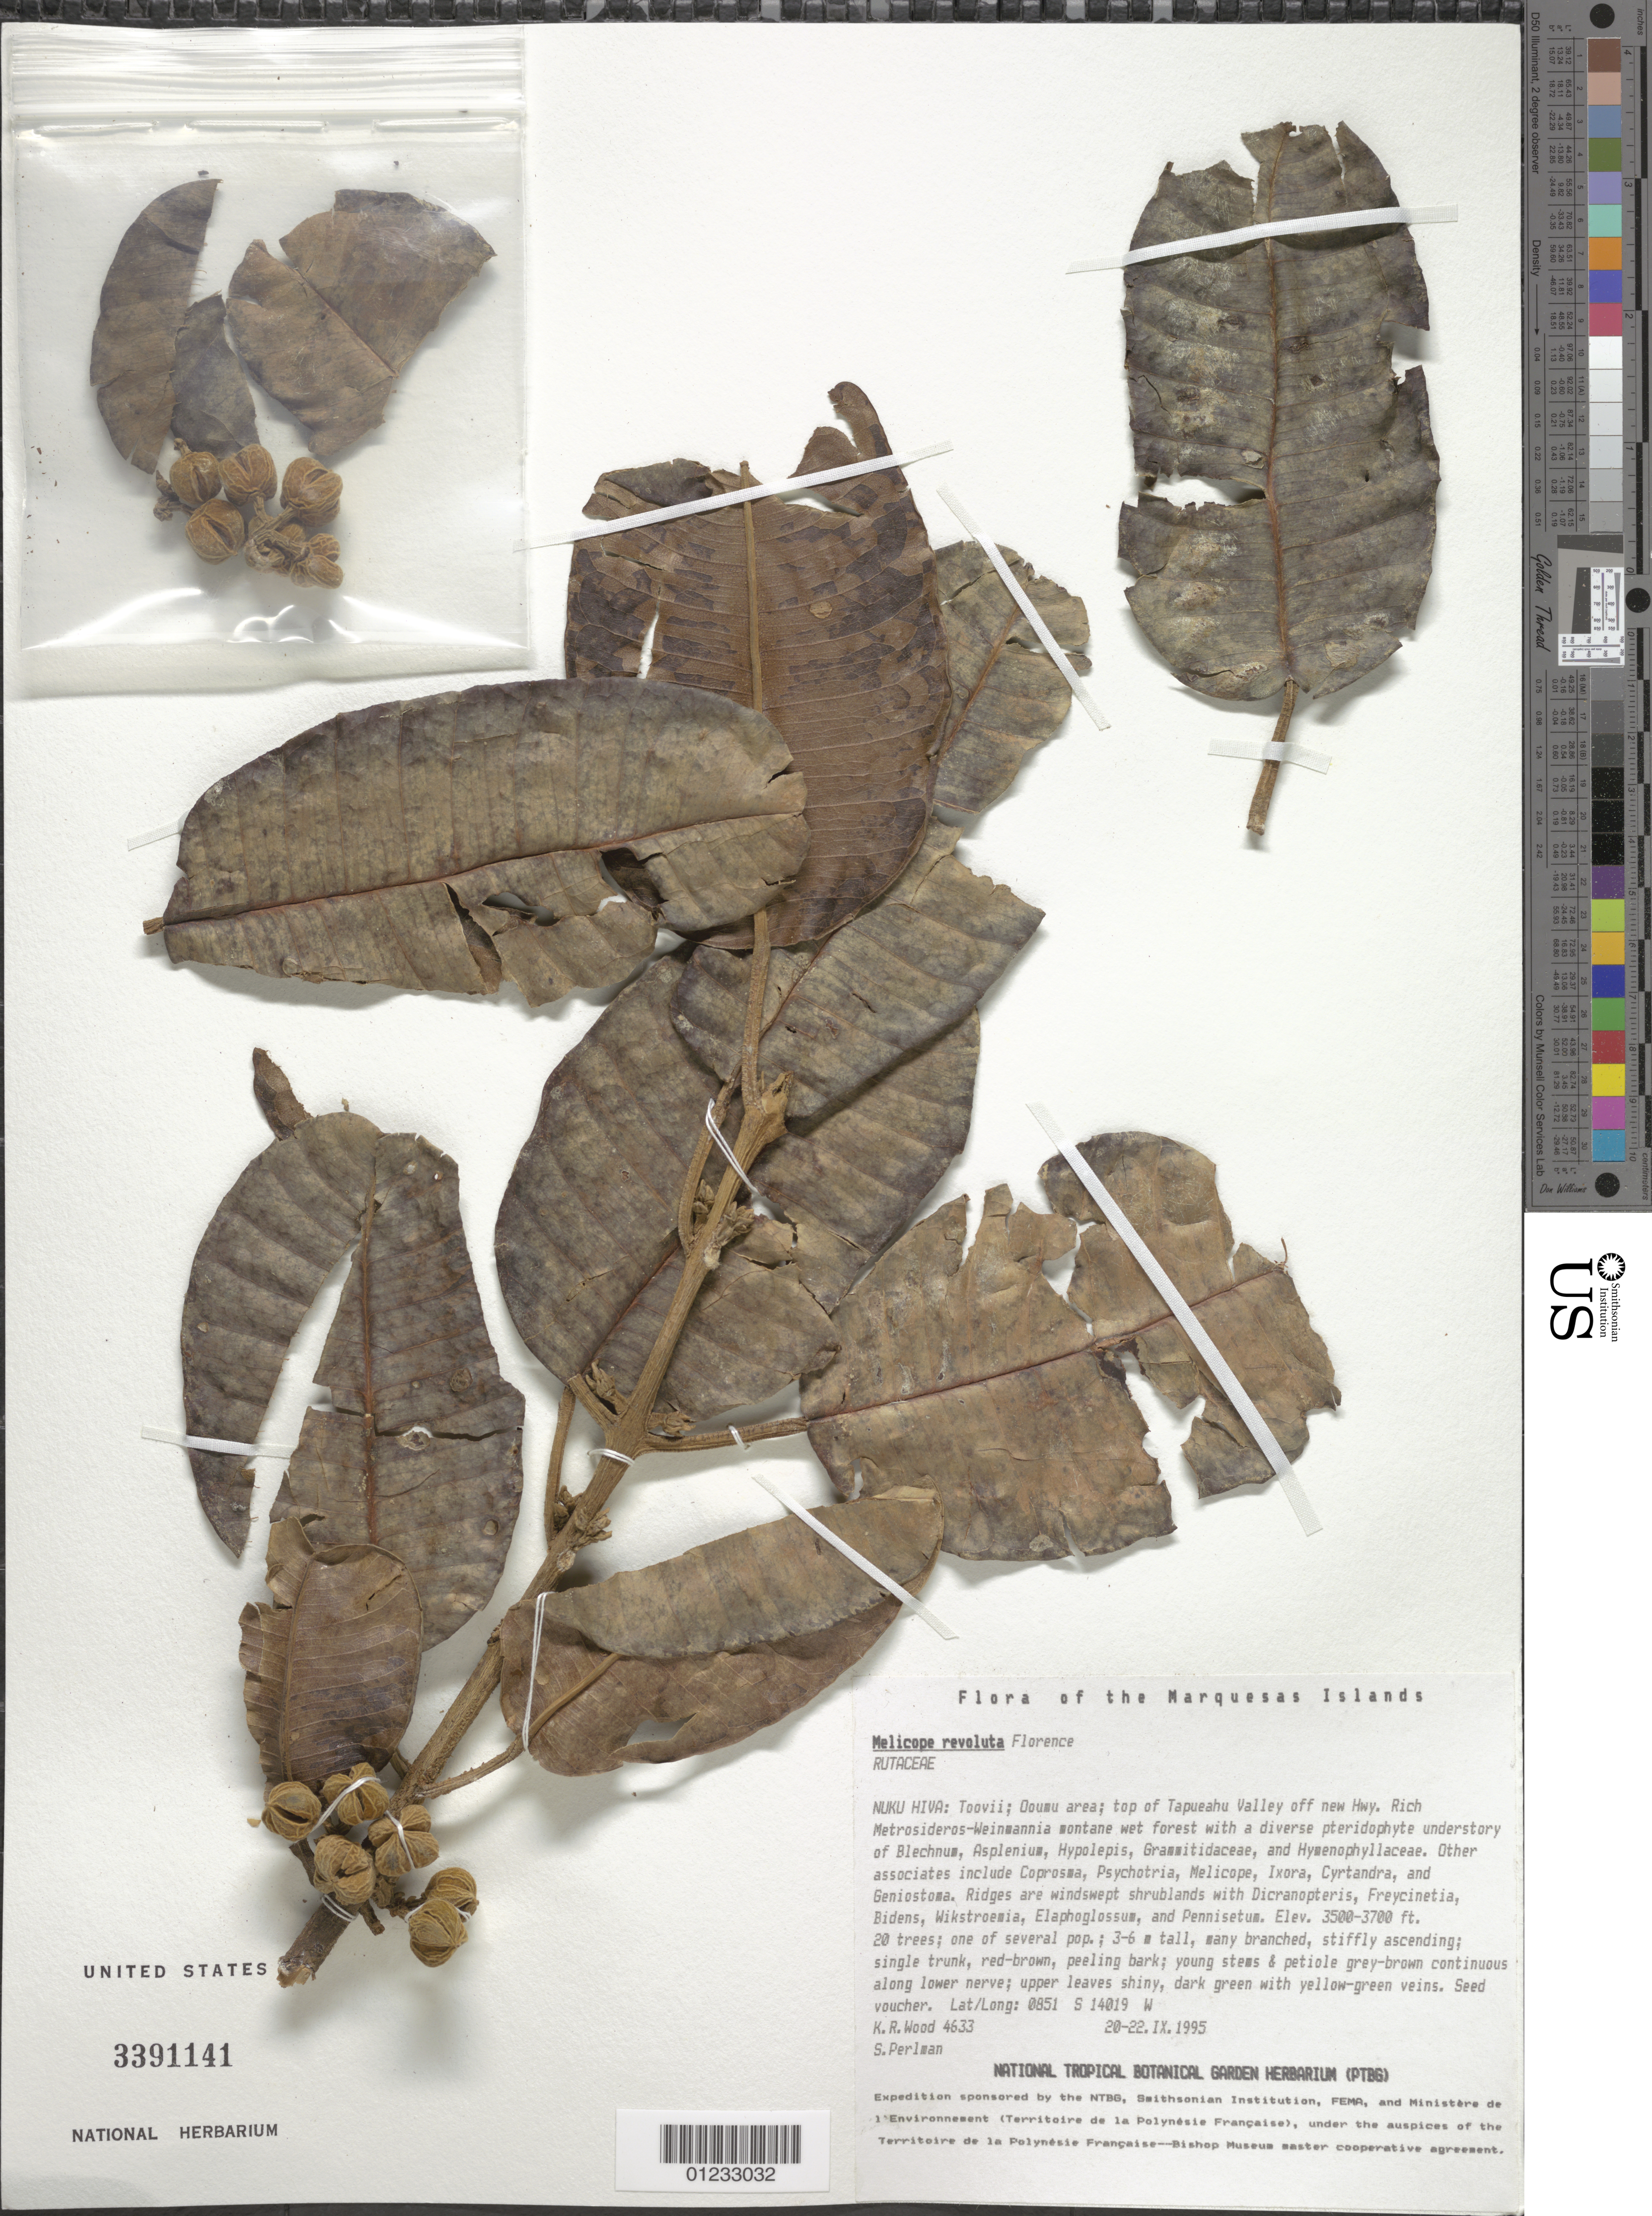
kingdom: Plantae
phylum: Tracheophyta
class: Magnoliopsida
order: Sapindales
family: Rutaceae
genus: Melicope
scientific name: Melicope revoluta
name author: J. Florence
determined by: Hartley, T. G.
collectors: K. R. Wood & S. P. Perlman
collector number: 4633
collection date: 1995-09-20/1995-09-22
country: French Polynesia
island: Nuku Hiva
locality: Toovii, Ooumu area, top of Tapueahu Valley off new hwy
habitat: Rich Metrosideros - Weinmannia montane wet forests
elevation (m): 1067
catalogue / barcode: US 3391141